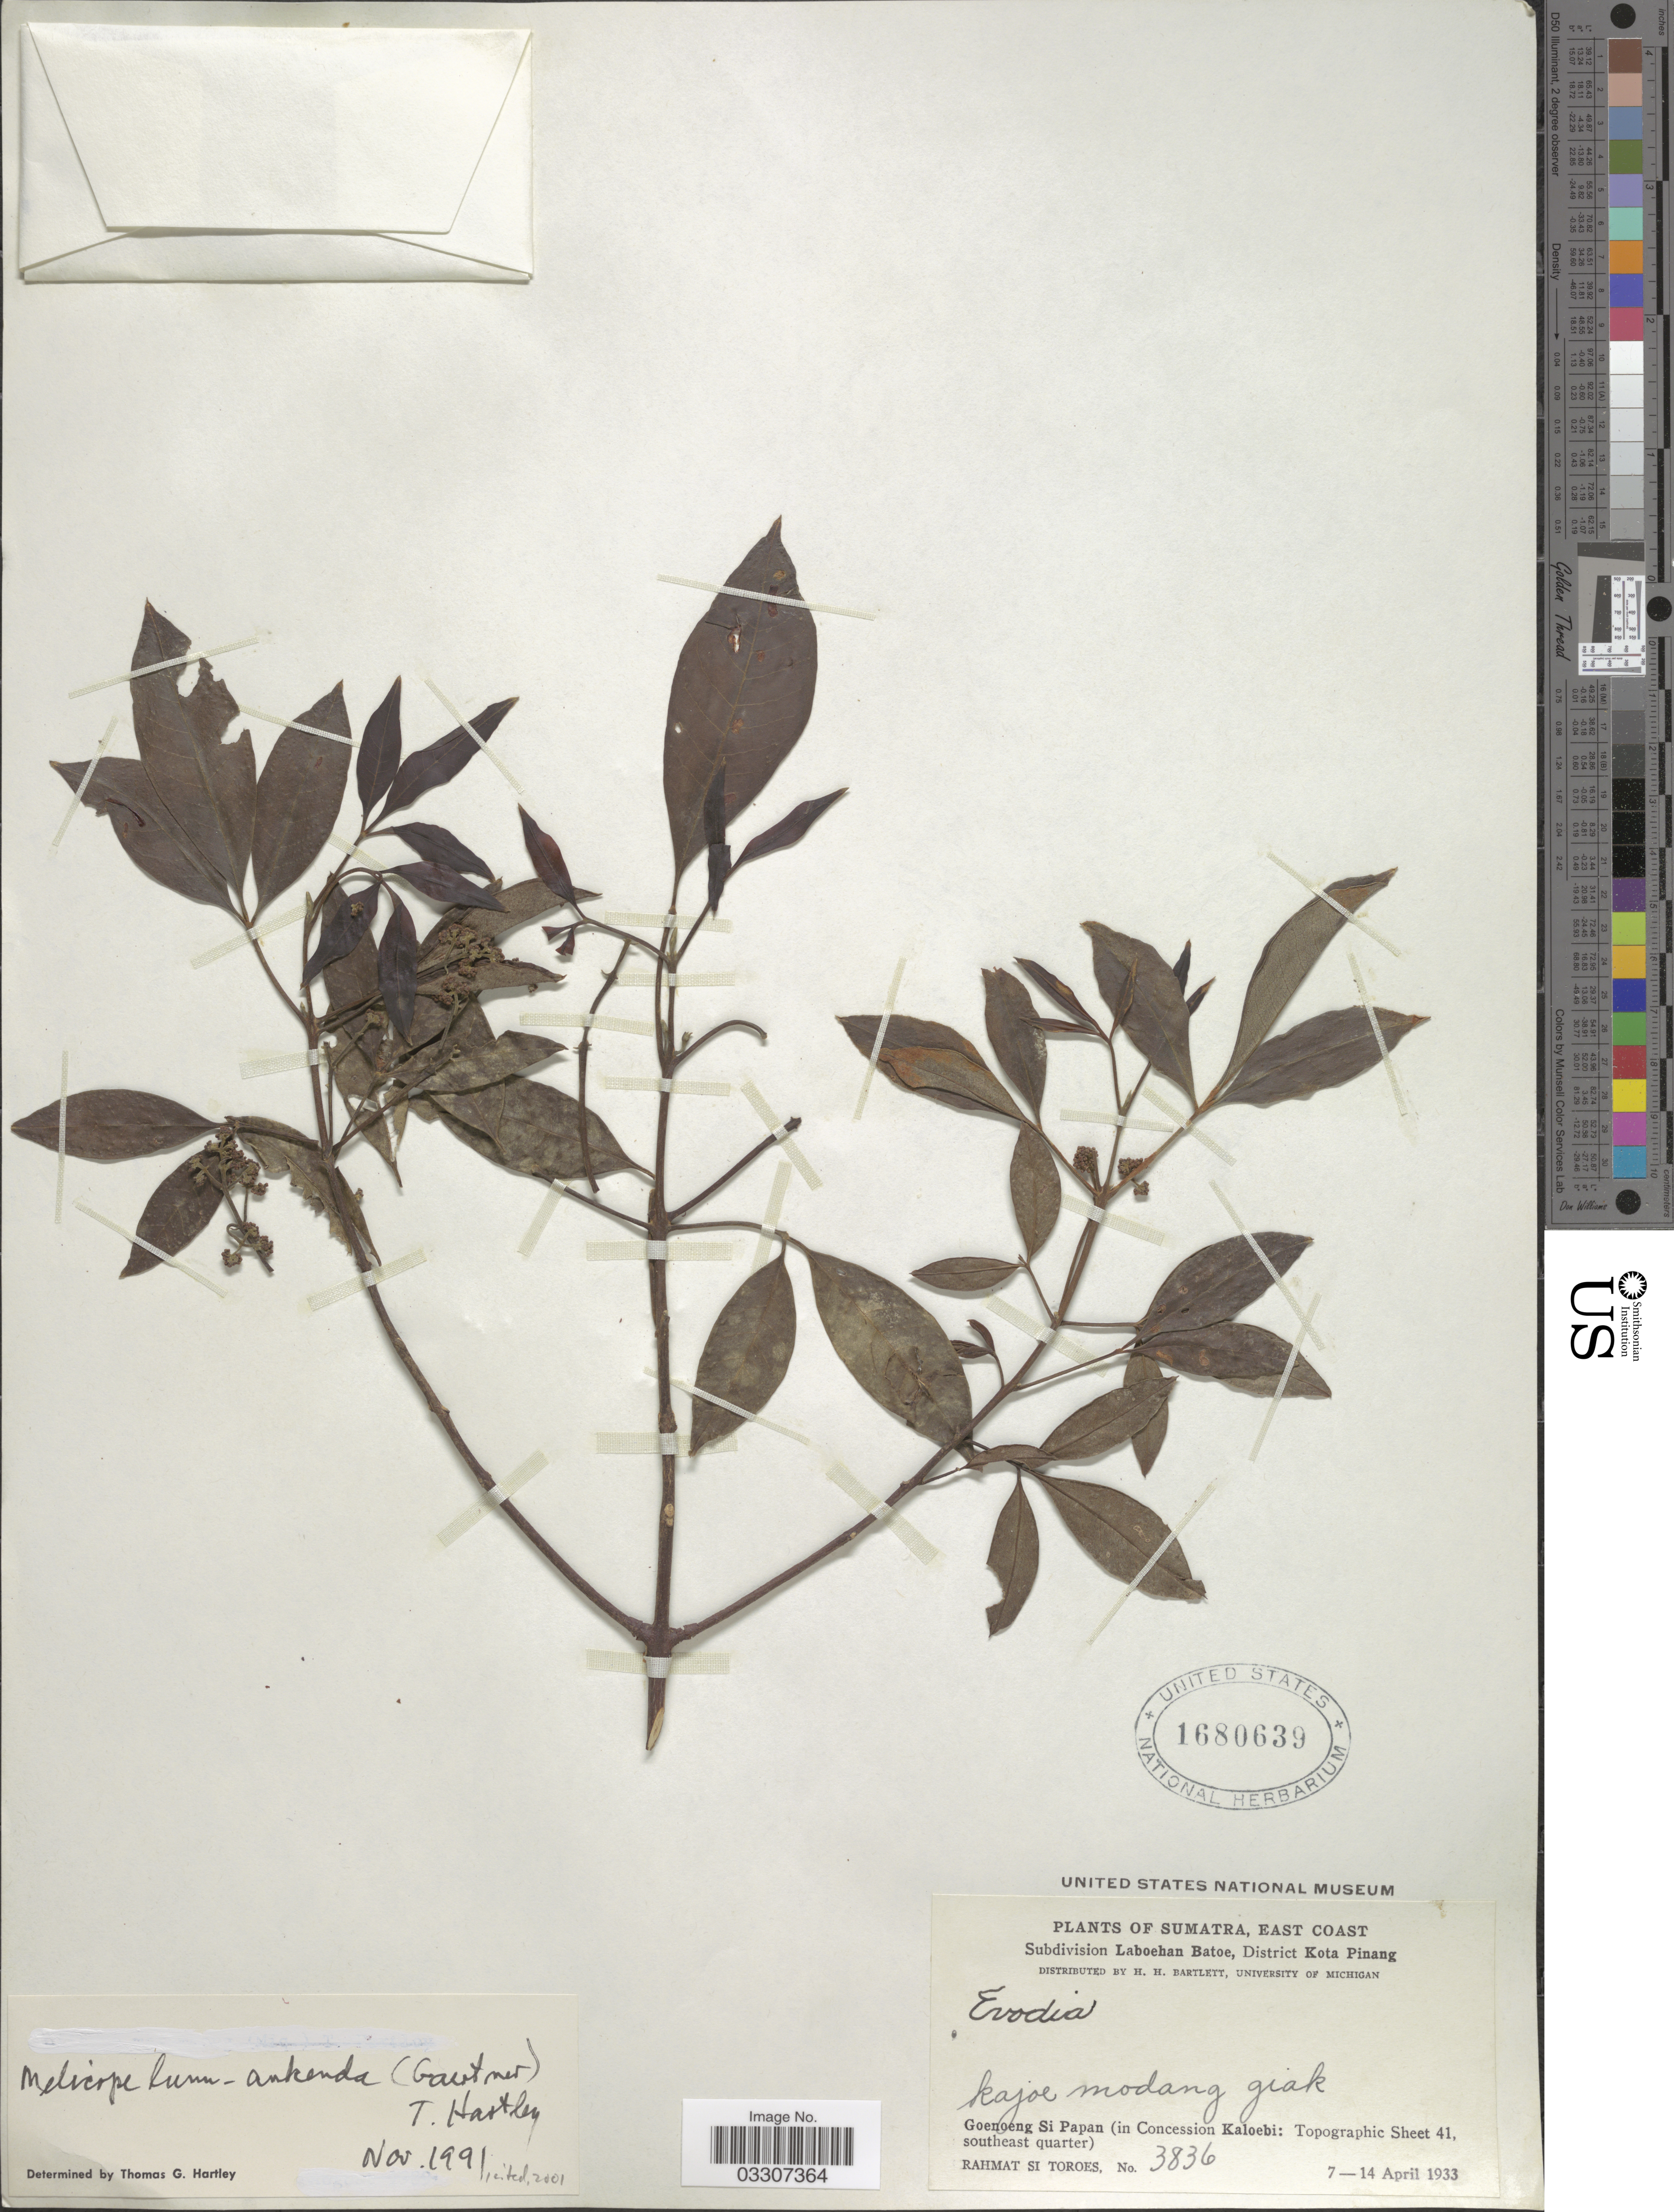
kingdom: Plantae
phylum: Tracheophyta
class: Magnoliopsida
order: Sapindales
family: Rutaceae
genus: Melicope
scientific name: Melicope lunu-ankenda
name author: (Gaertn.) T.G. Hartley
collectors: Rahmat Si Boeea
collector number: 3836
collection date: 1933-04-07/1933-04-14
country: Indonesia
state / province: Sumatra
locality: East Coast. Subdivision Laboehan Batoe, District Kota Pinang. Goenoeng Si Papan (in Concession Kaloebi: Topographic Sheet 41, southeast quarter).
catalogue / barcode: US 1680639